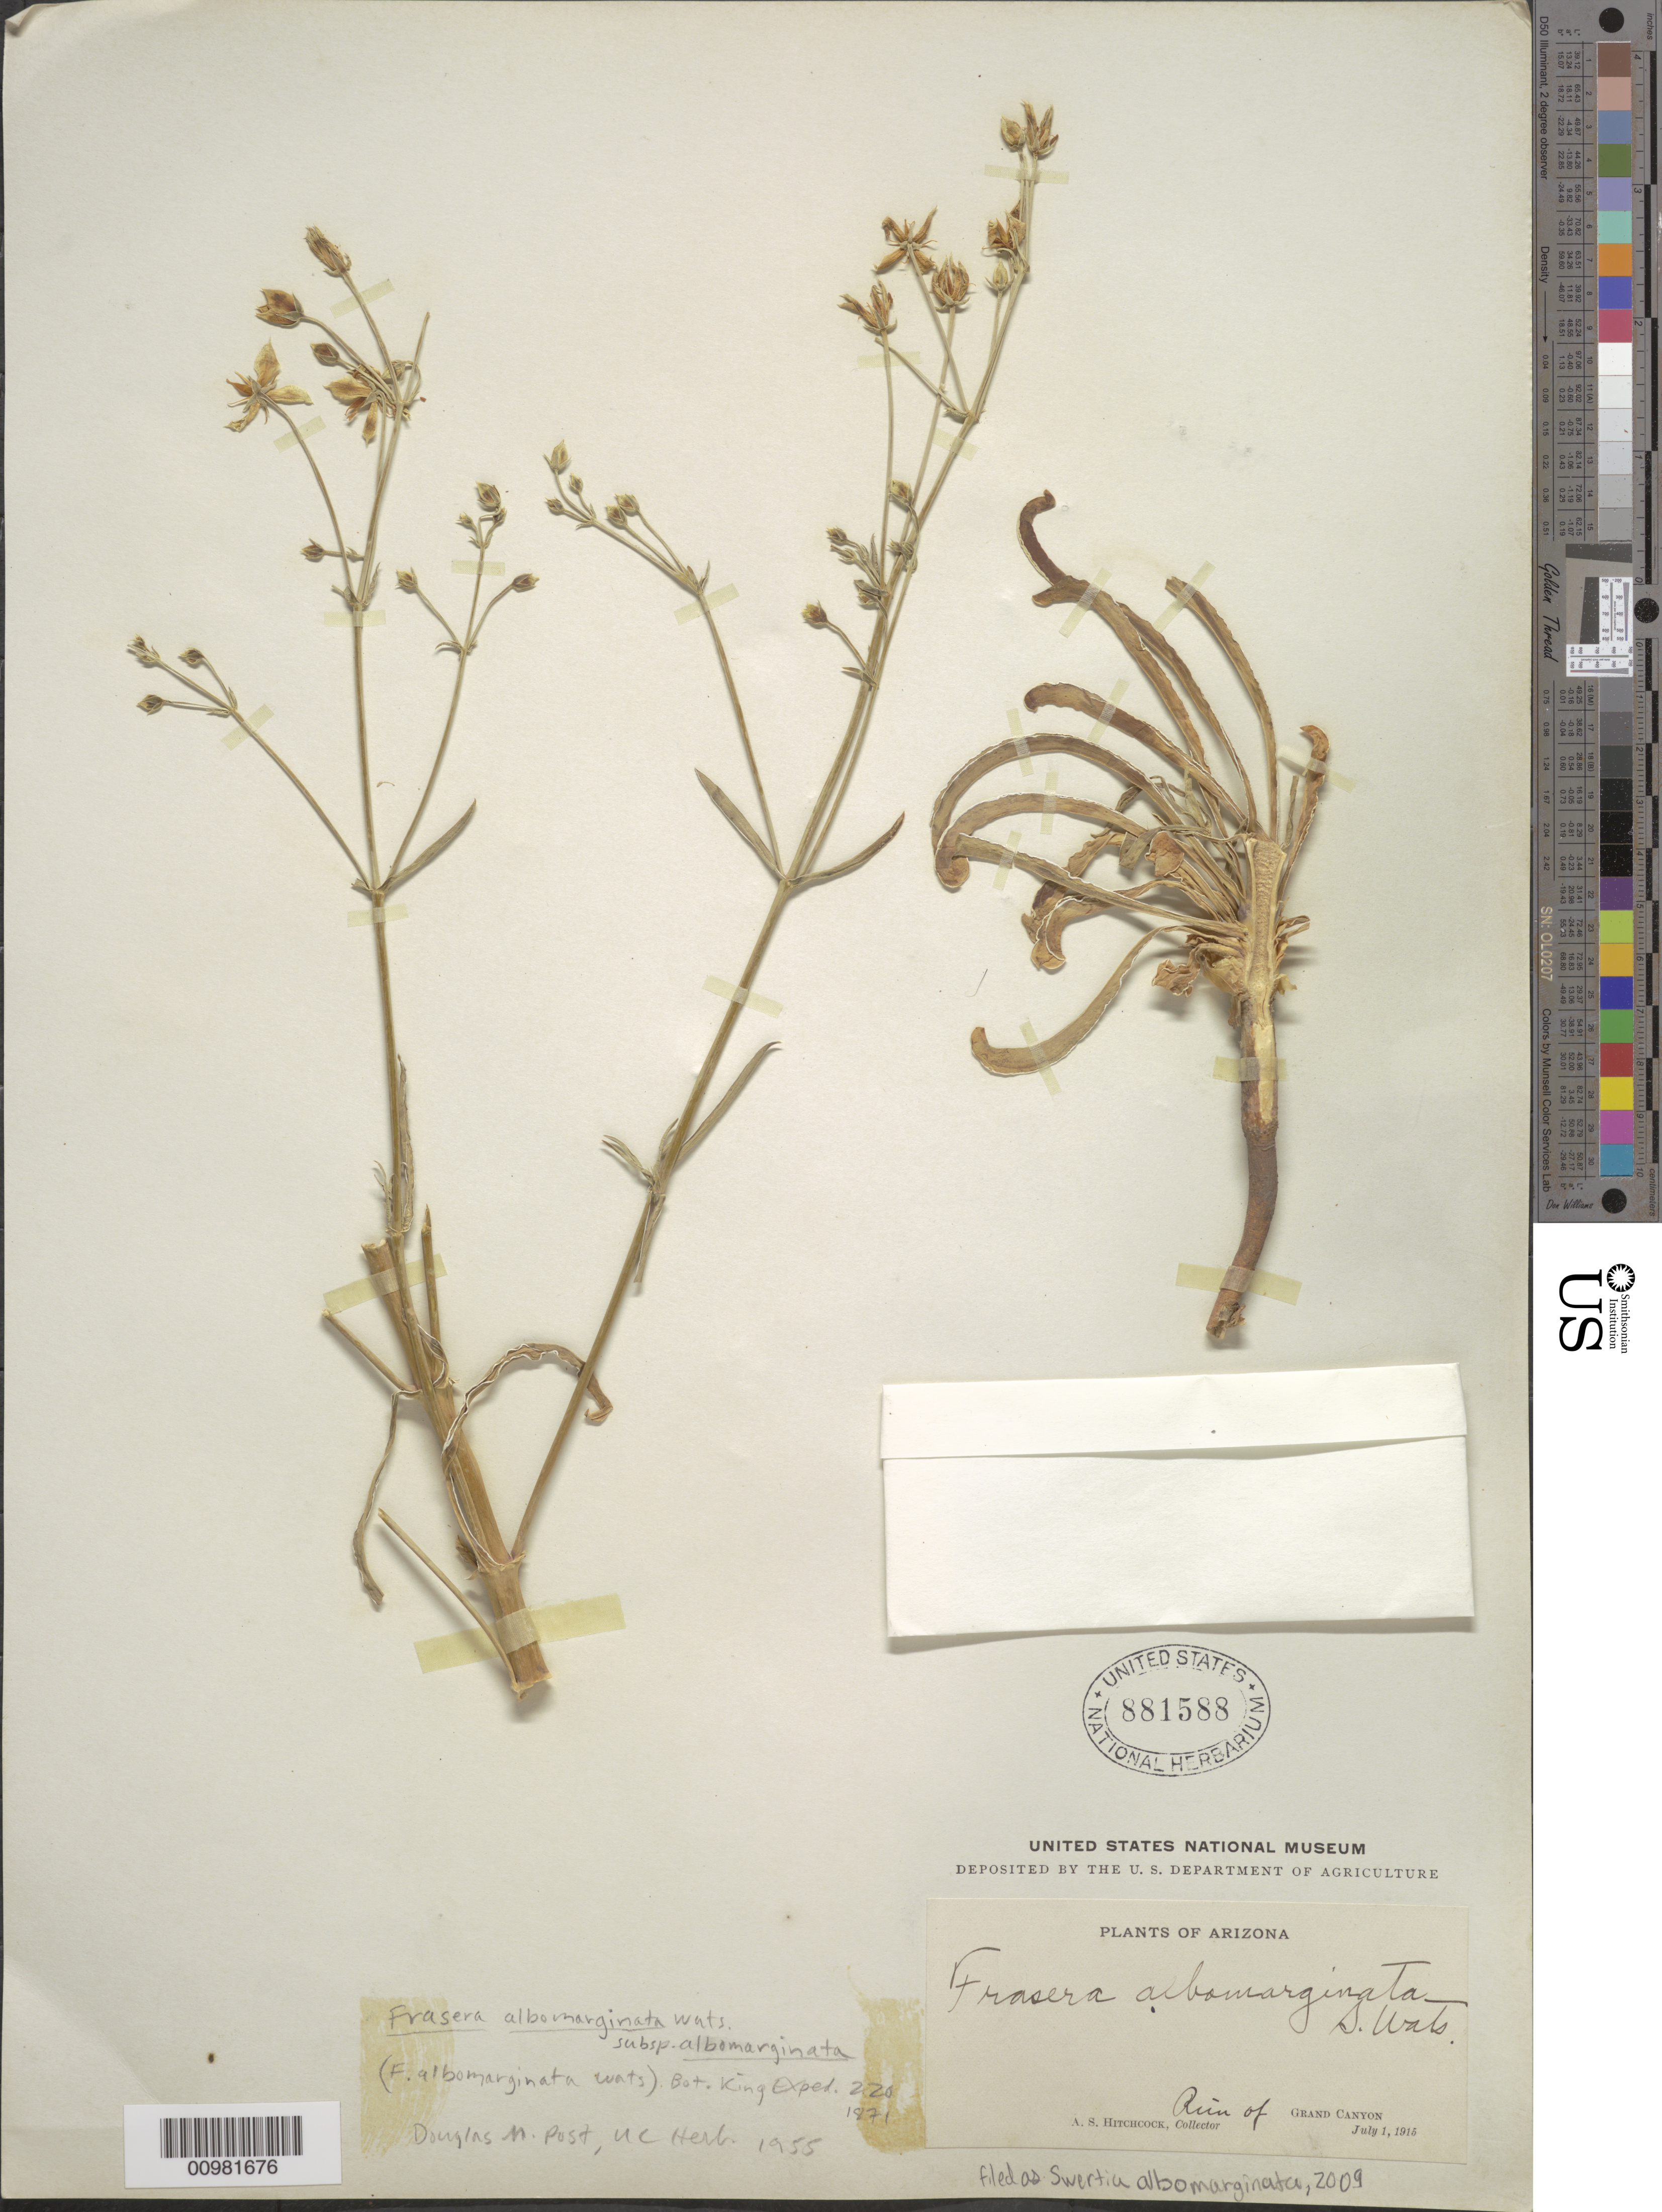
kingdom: Plantae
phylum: Tracheophyta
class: Magnoliopsida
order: Gentianales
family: Gentianaceae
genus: Swertia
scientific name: Swertia albomarginata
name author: (S. Watson) Kuntze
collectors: A. S. Hitchcock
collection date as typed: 01 Jul 1915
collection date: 1915-07-01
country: United States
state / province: Arizona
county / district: Coconino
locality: Grand Canyon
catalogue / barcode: US 881588